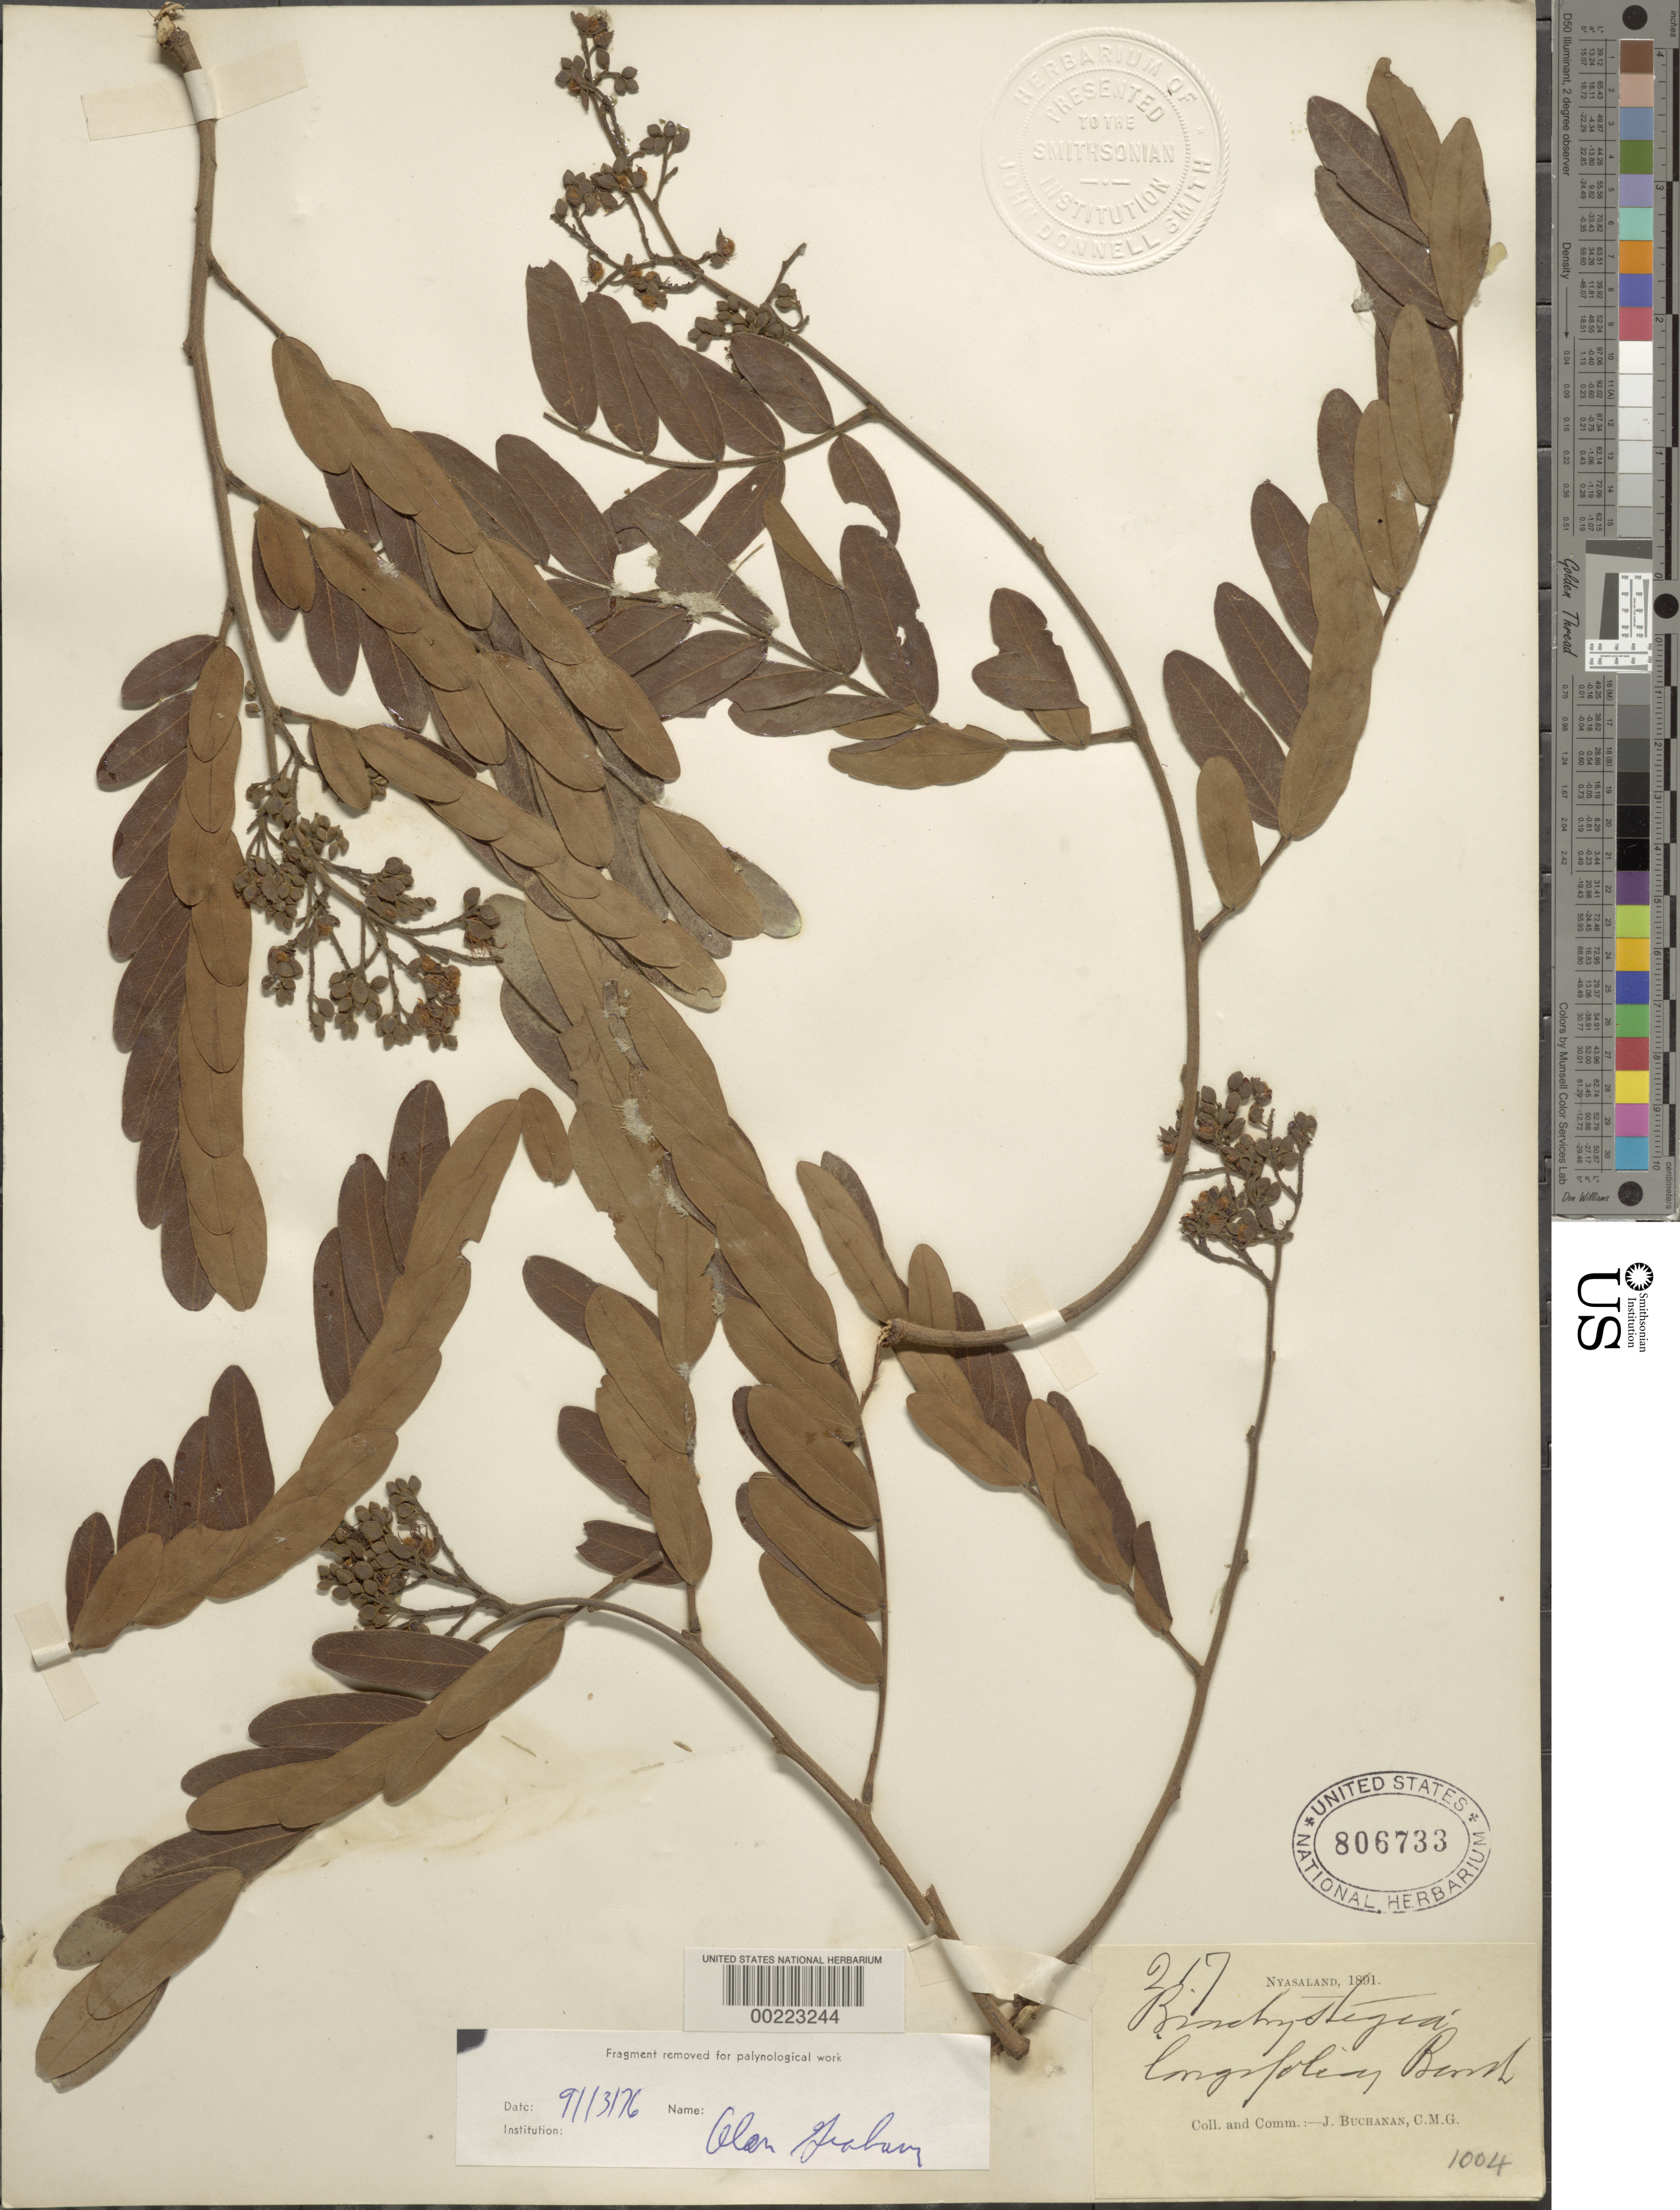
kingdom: Plantae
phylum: Tracheophyta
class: Magnoliopsida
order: Fabales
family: Fabaceae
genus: Brachystegia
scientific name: Brachystegia longifolia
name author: Benth.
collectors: J. Buchanan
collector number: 1004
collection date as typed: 1891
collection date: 1891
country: Malawi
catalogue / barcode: US 806733